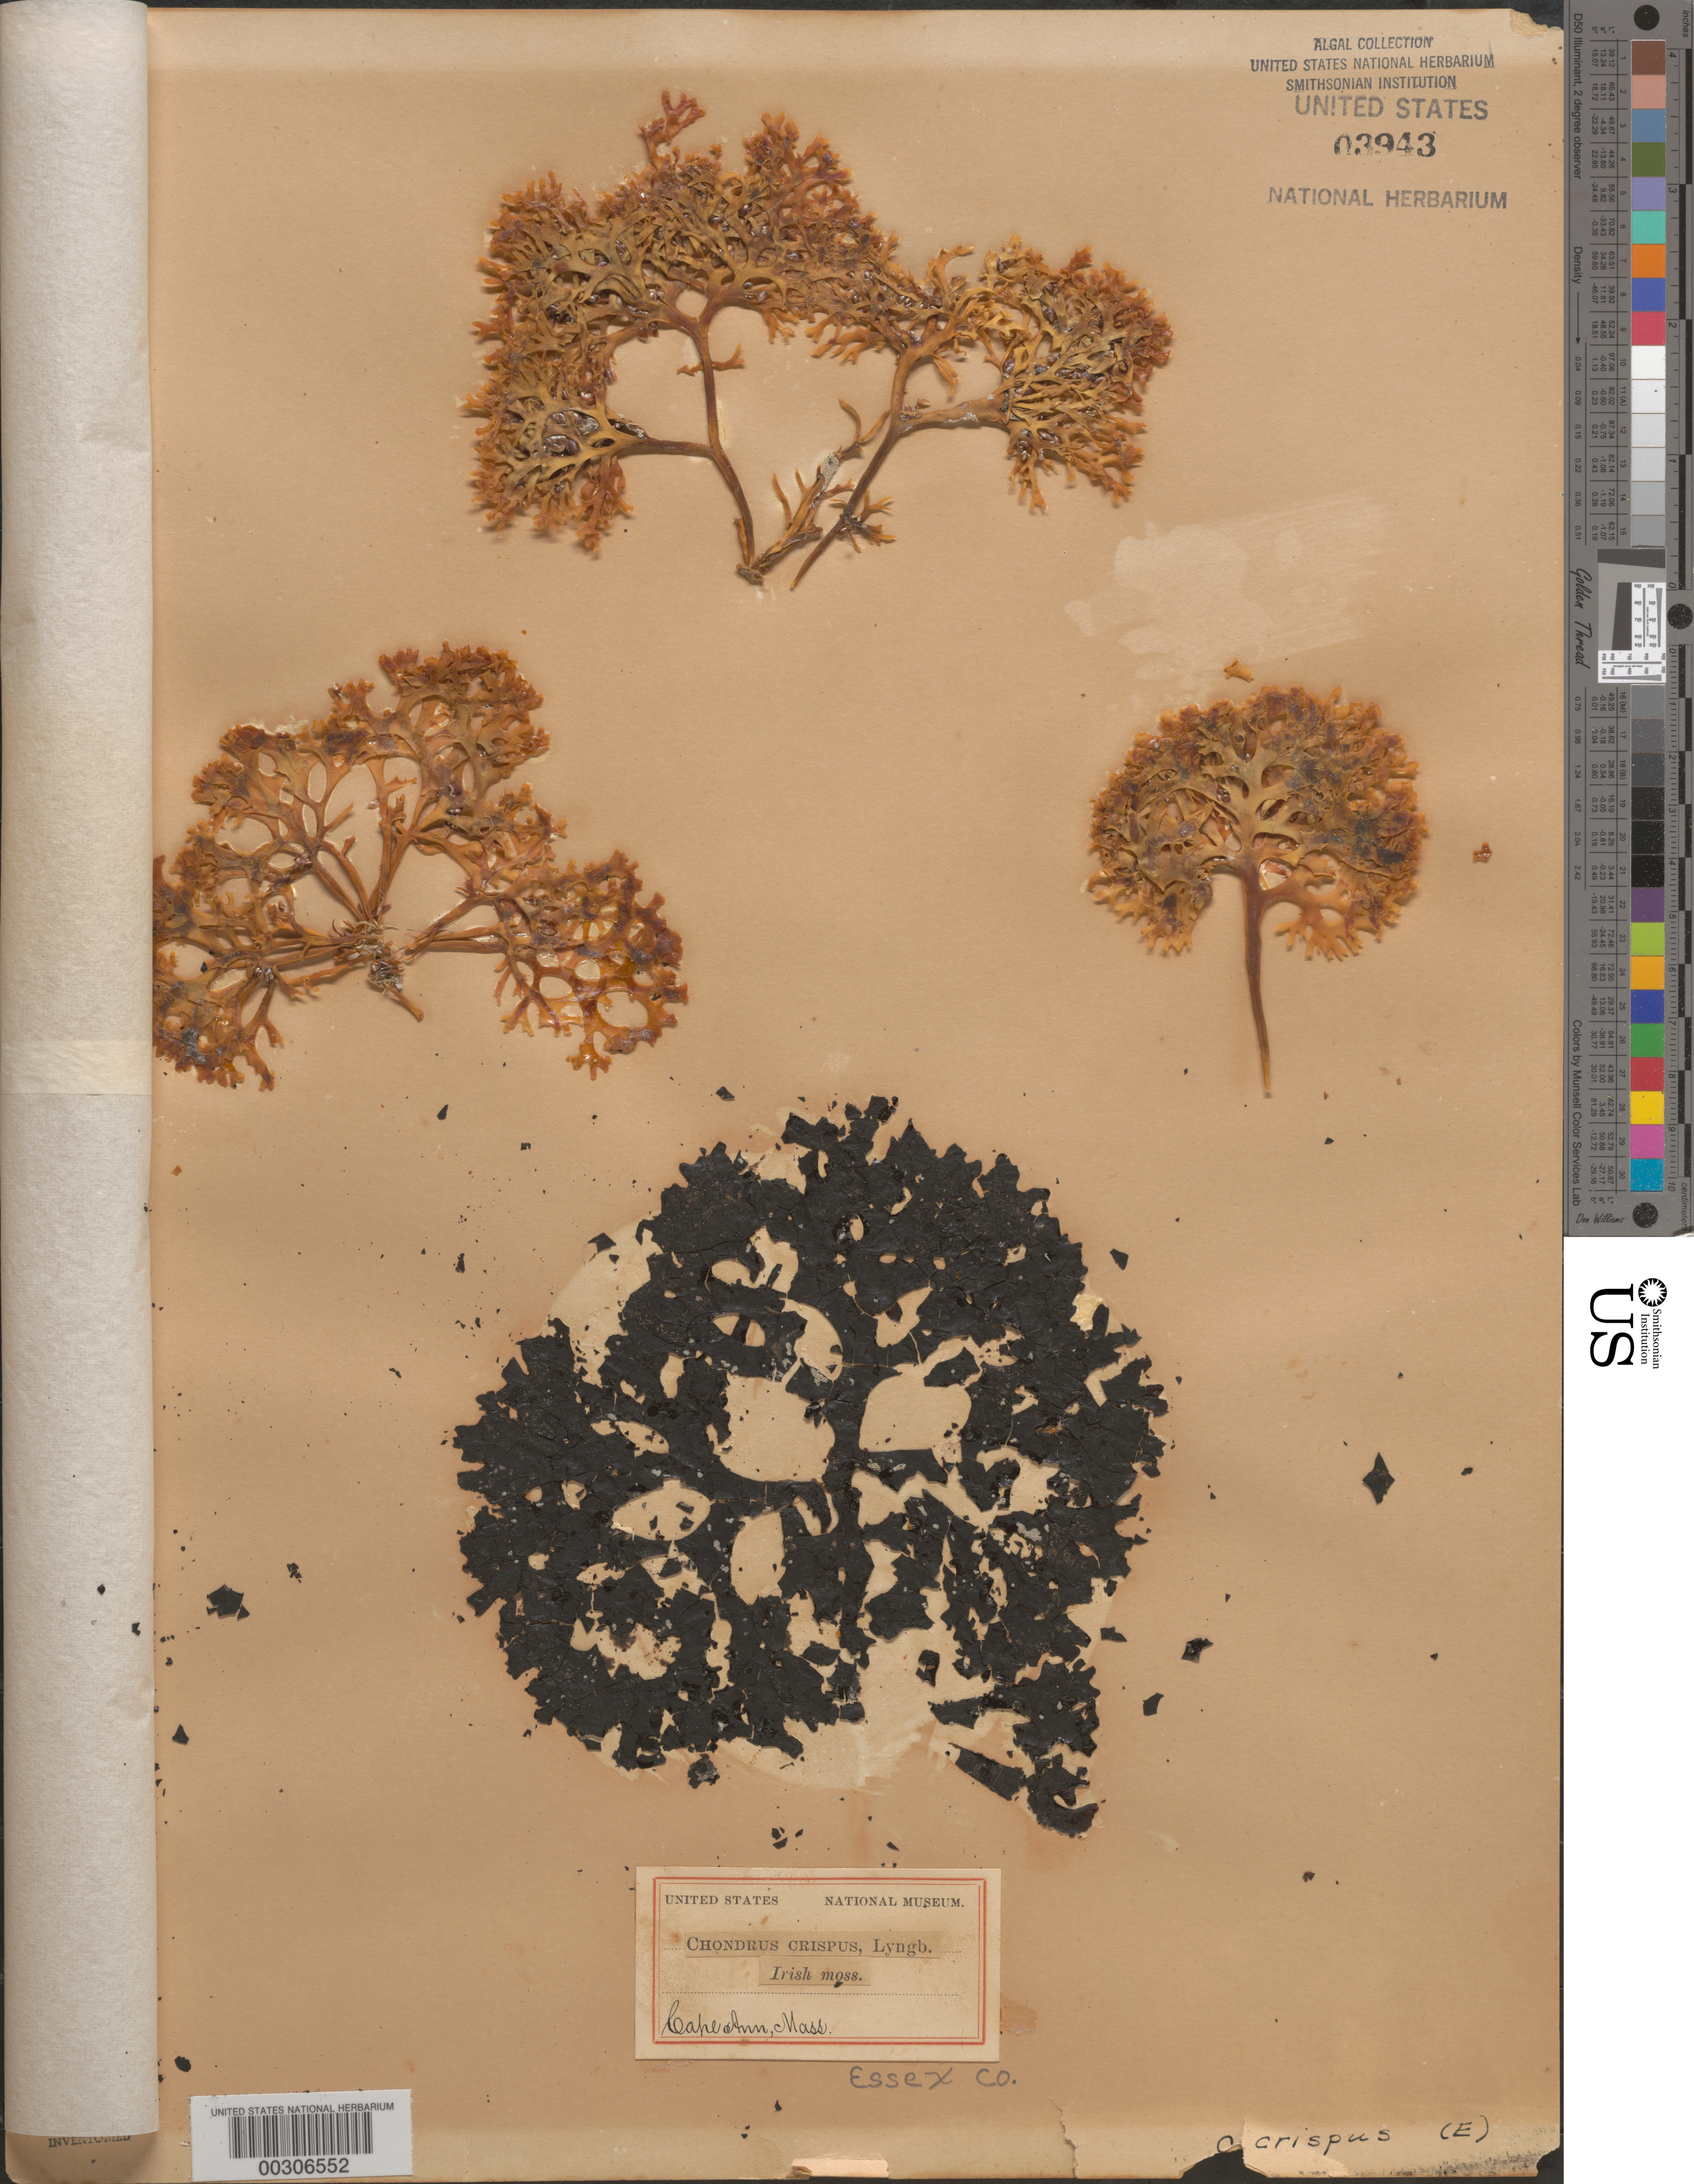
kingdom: Plantae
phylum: Rhodophyta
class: Florideophyceae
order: Gigartinales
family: Gigartinaceae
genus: Chondrus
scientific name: Chondrus crispus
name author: Stackh.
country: United States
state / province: Massachusetts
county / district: Essex County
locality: Cape Ann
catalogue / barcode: US 3943